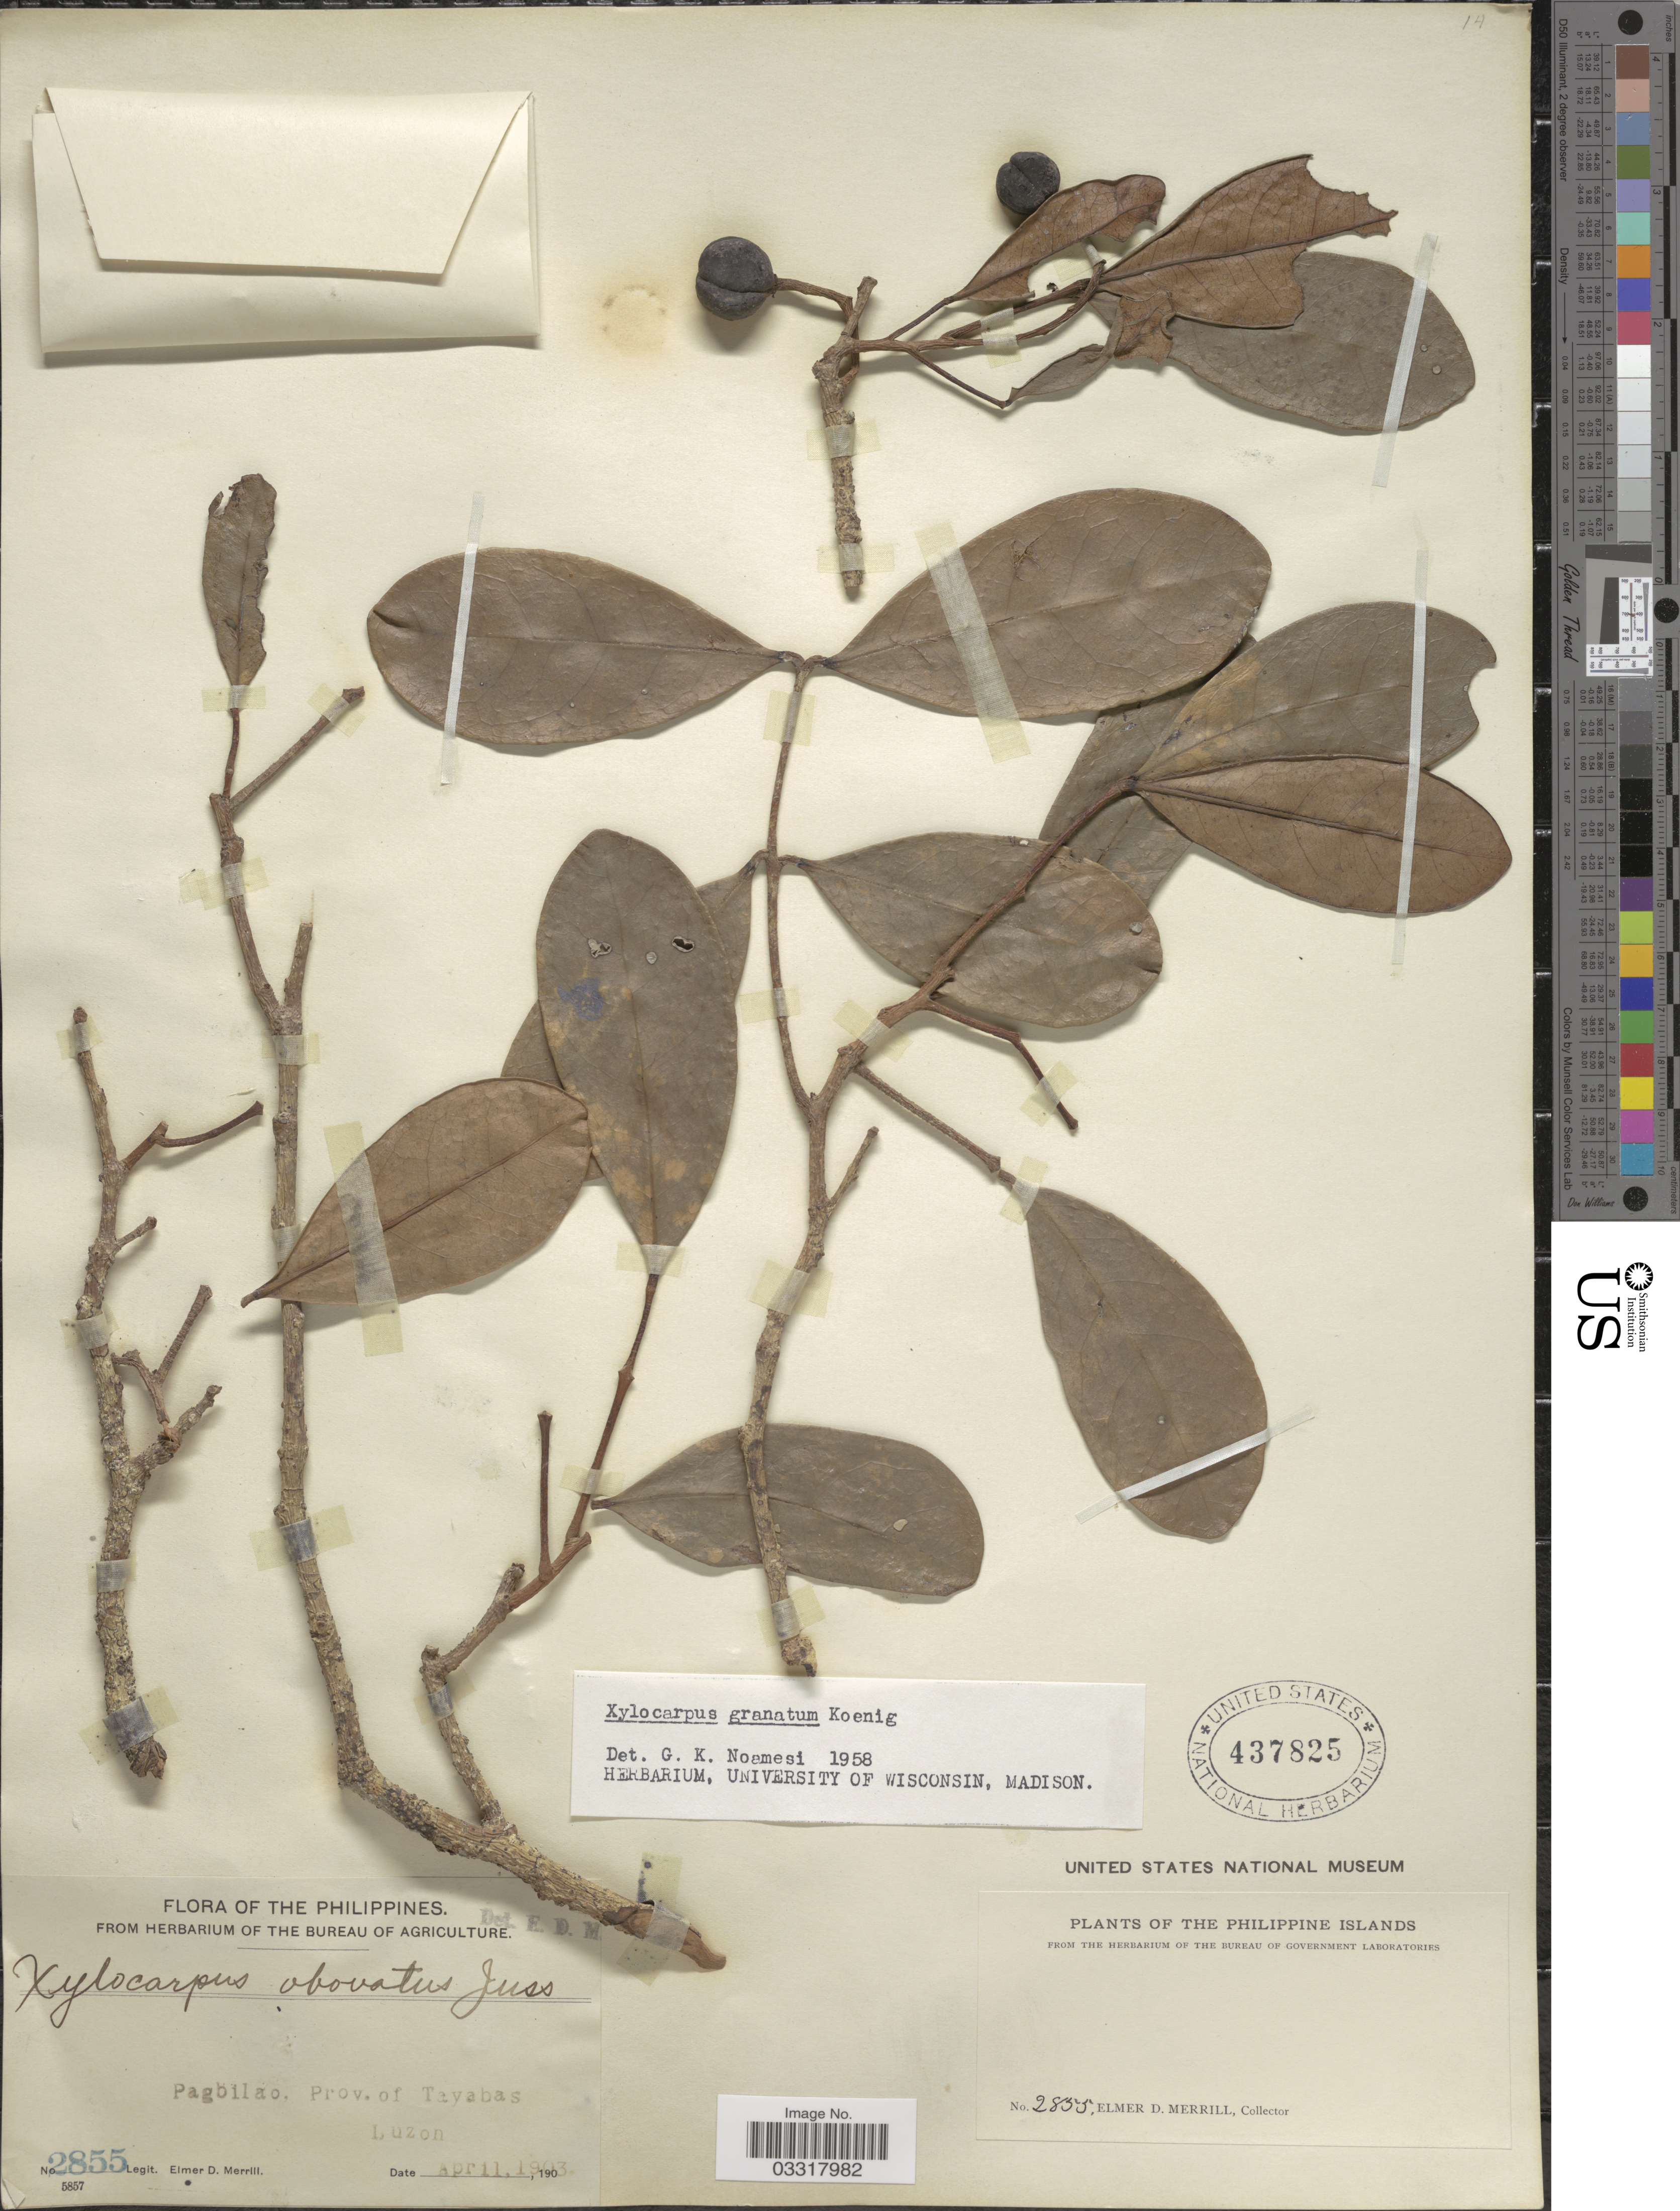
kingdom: Plantae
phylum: Tracheophyta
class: Magnoliopsida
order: Sapindales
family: Meliaceae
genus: Xylocarpus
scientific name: Xylocarpus granatum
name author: J. Koenig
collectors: E. D. Merrill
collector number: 2855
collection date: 1903-04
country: Philippines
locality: The Philippine Islands. Pagbilao, Prov. of Tayabas Luzon.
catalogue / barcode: US 437825